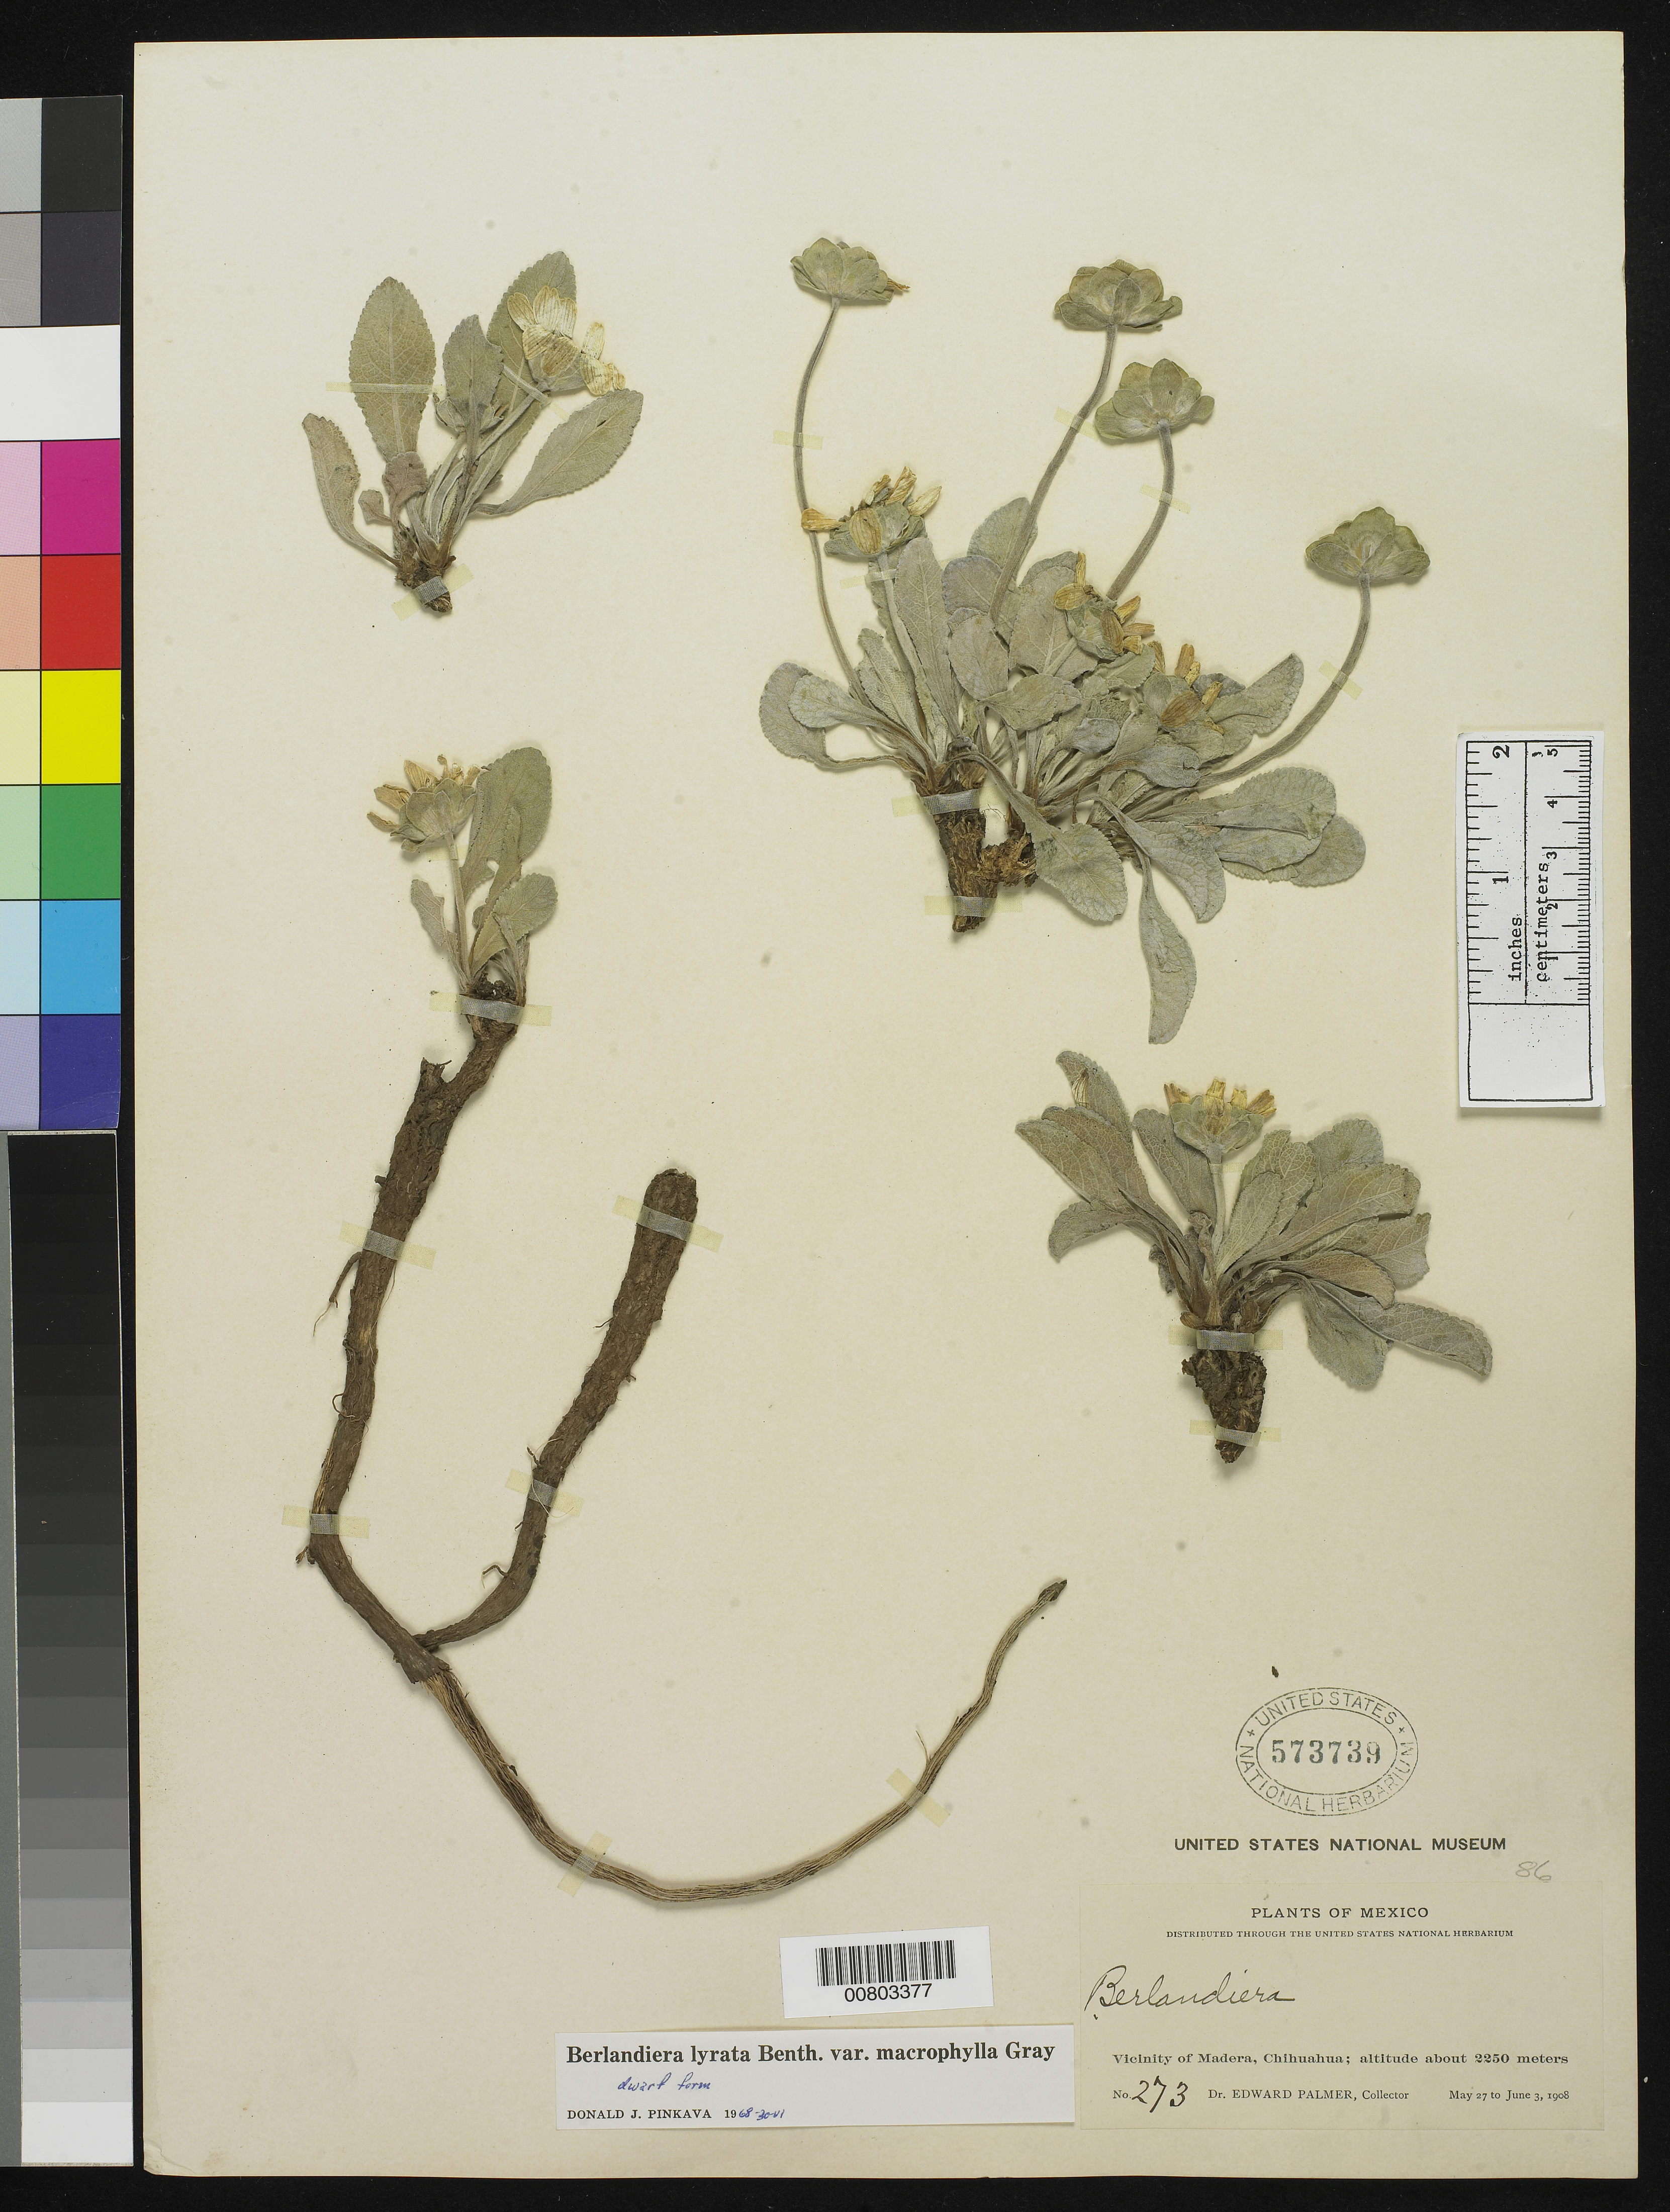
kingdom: Plantae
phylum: Tracheophyta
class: Magnoliopsida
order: Asterales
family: Asteraceae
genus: Berlandiera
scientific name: Berlandiera lyrata var. macrophylla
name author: A. Gray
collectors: E. Palmer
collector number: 273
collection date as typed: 27 May 1908 to 03 Jun 1908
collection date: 1908-05-27/1908-06-03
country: Mexico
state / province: Chihuahua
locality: Vicinity of Madera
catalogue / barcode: US 573739